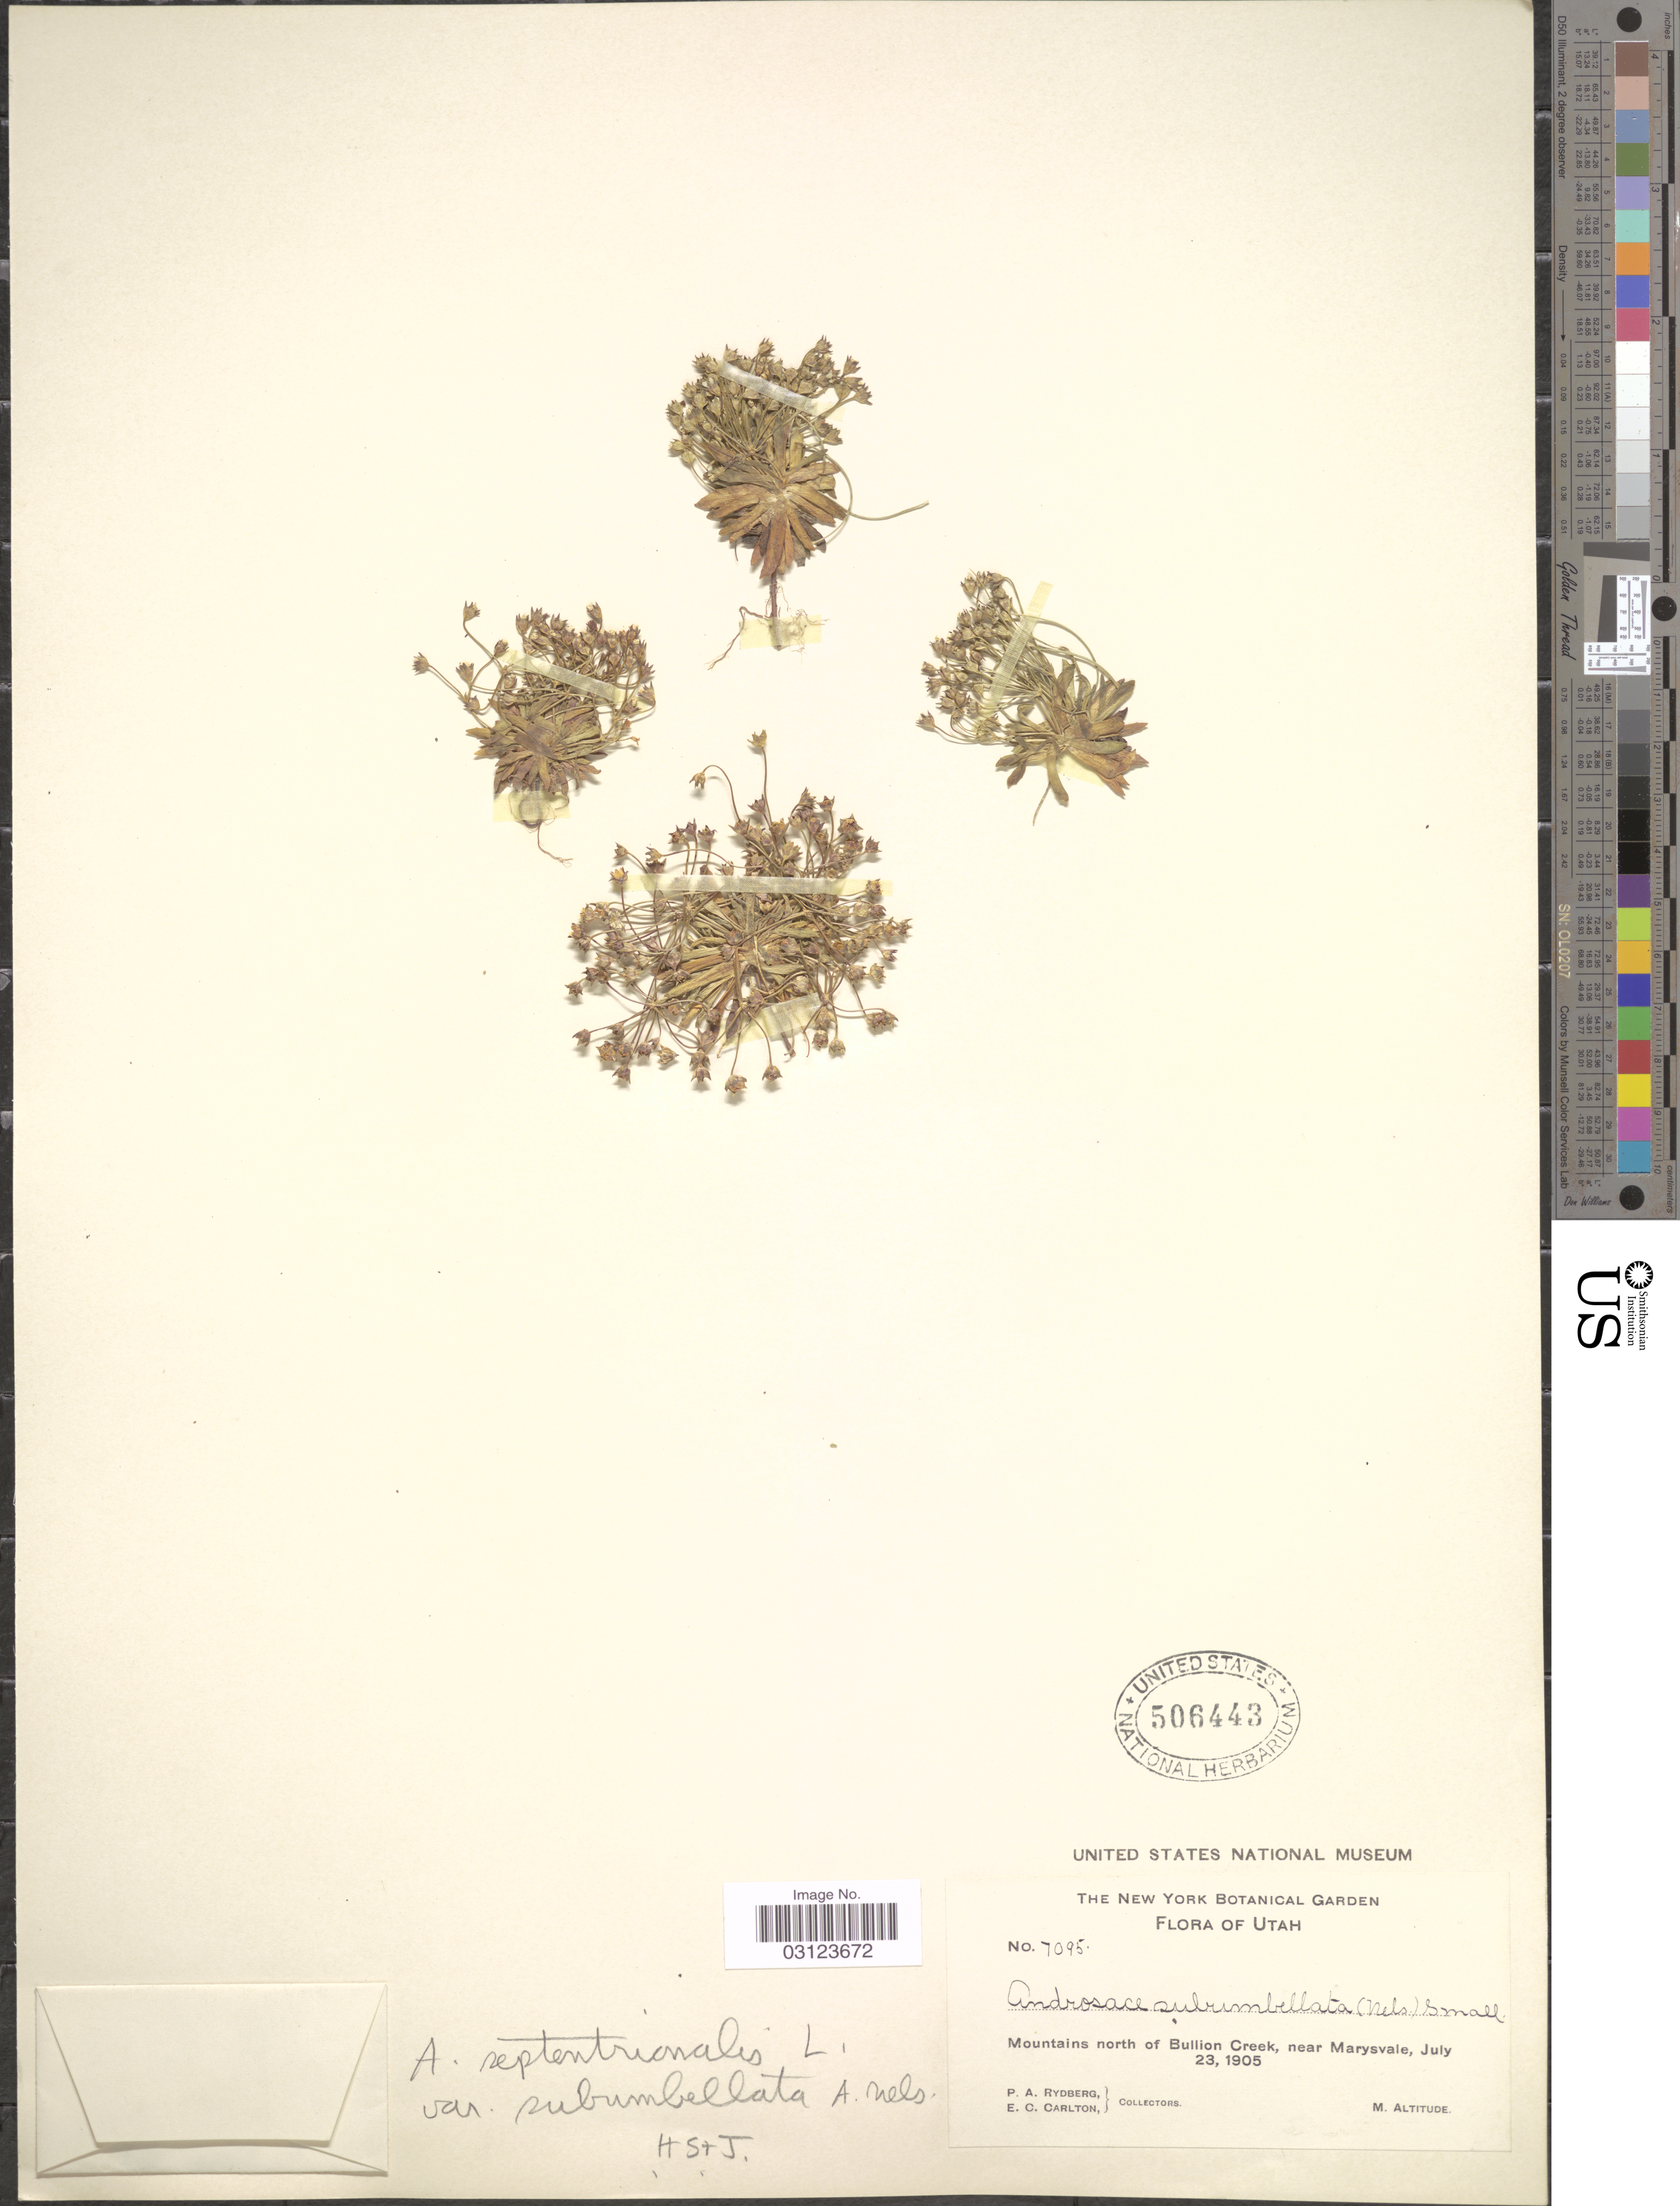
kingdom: Plantae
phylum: Tracheophyta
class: Magnoliopsida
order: Ericales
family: Primulaceae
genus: Androsace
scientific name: Androsace septentrionalis subsp. subumbellata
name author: (A. Nelson) G.T. Robbins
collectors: P. A. Rydberg & E. Carlton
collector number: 7095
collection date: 1905-07-23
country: United States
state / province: Utah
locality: Mountains north of Bullion Creek, near Marysvale.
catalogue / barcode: US 506443